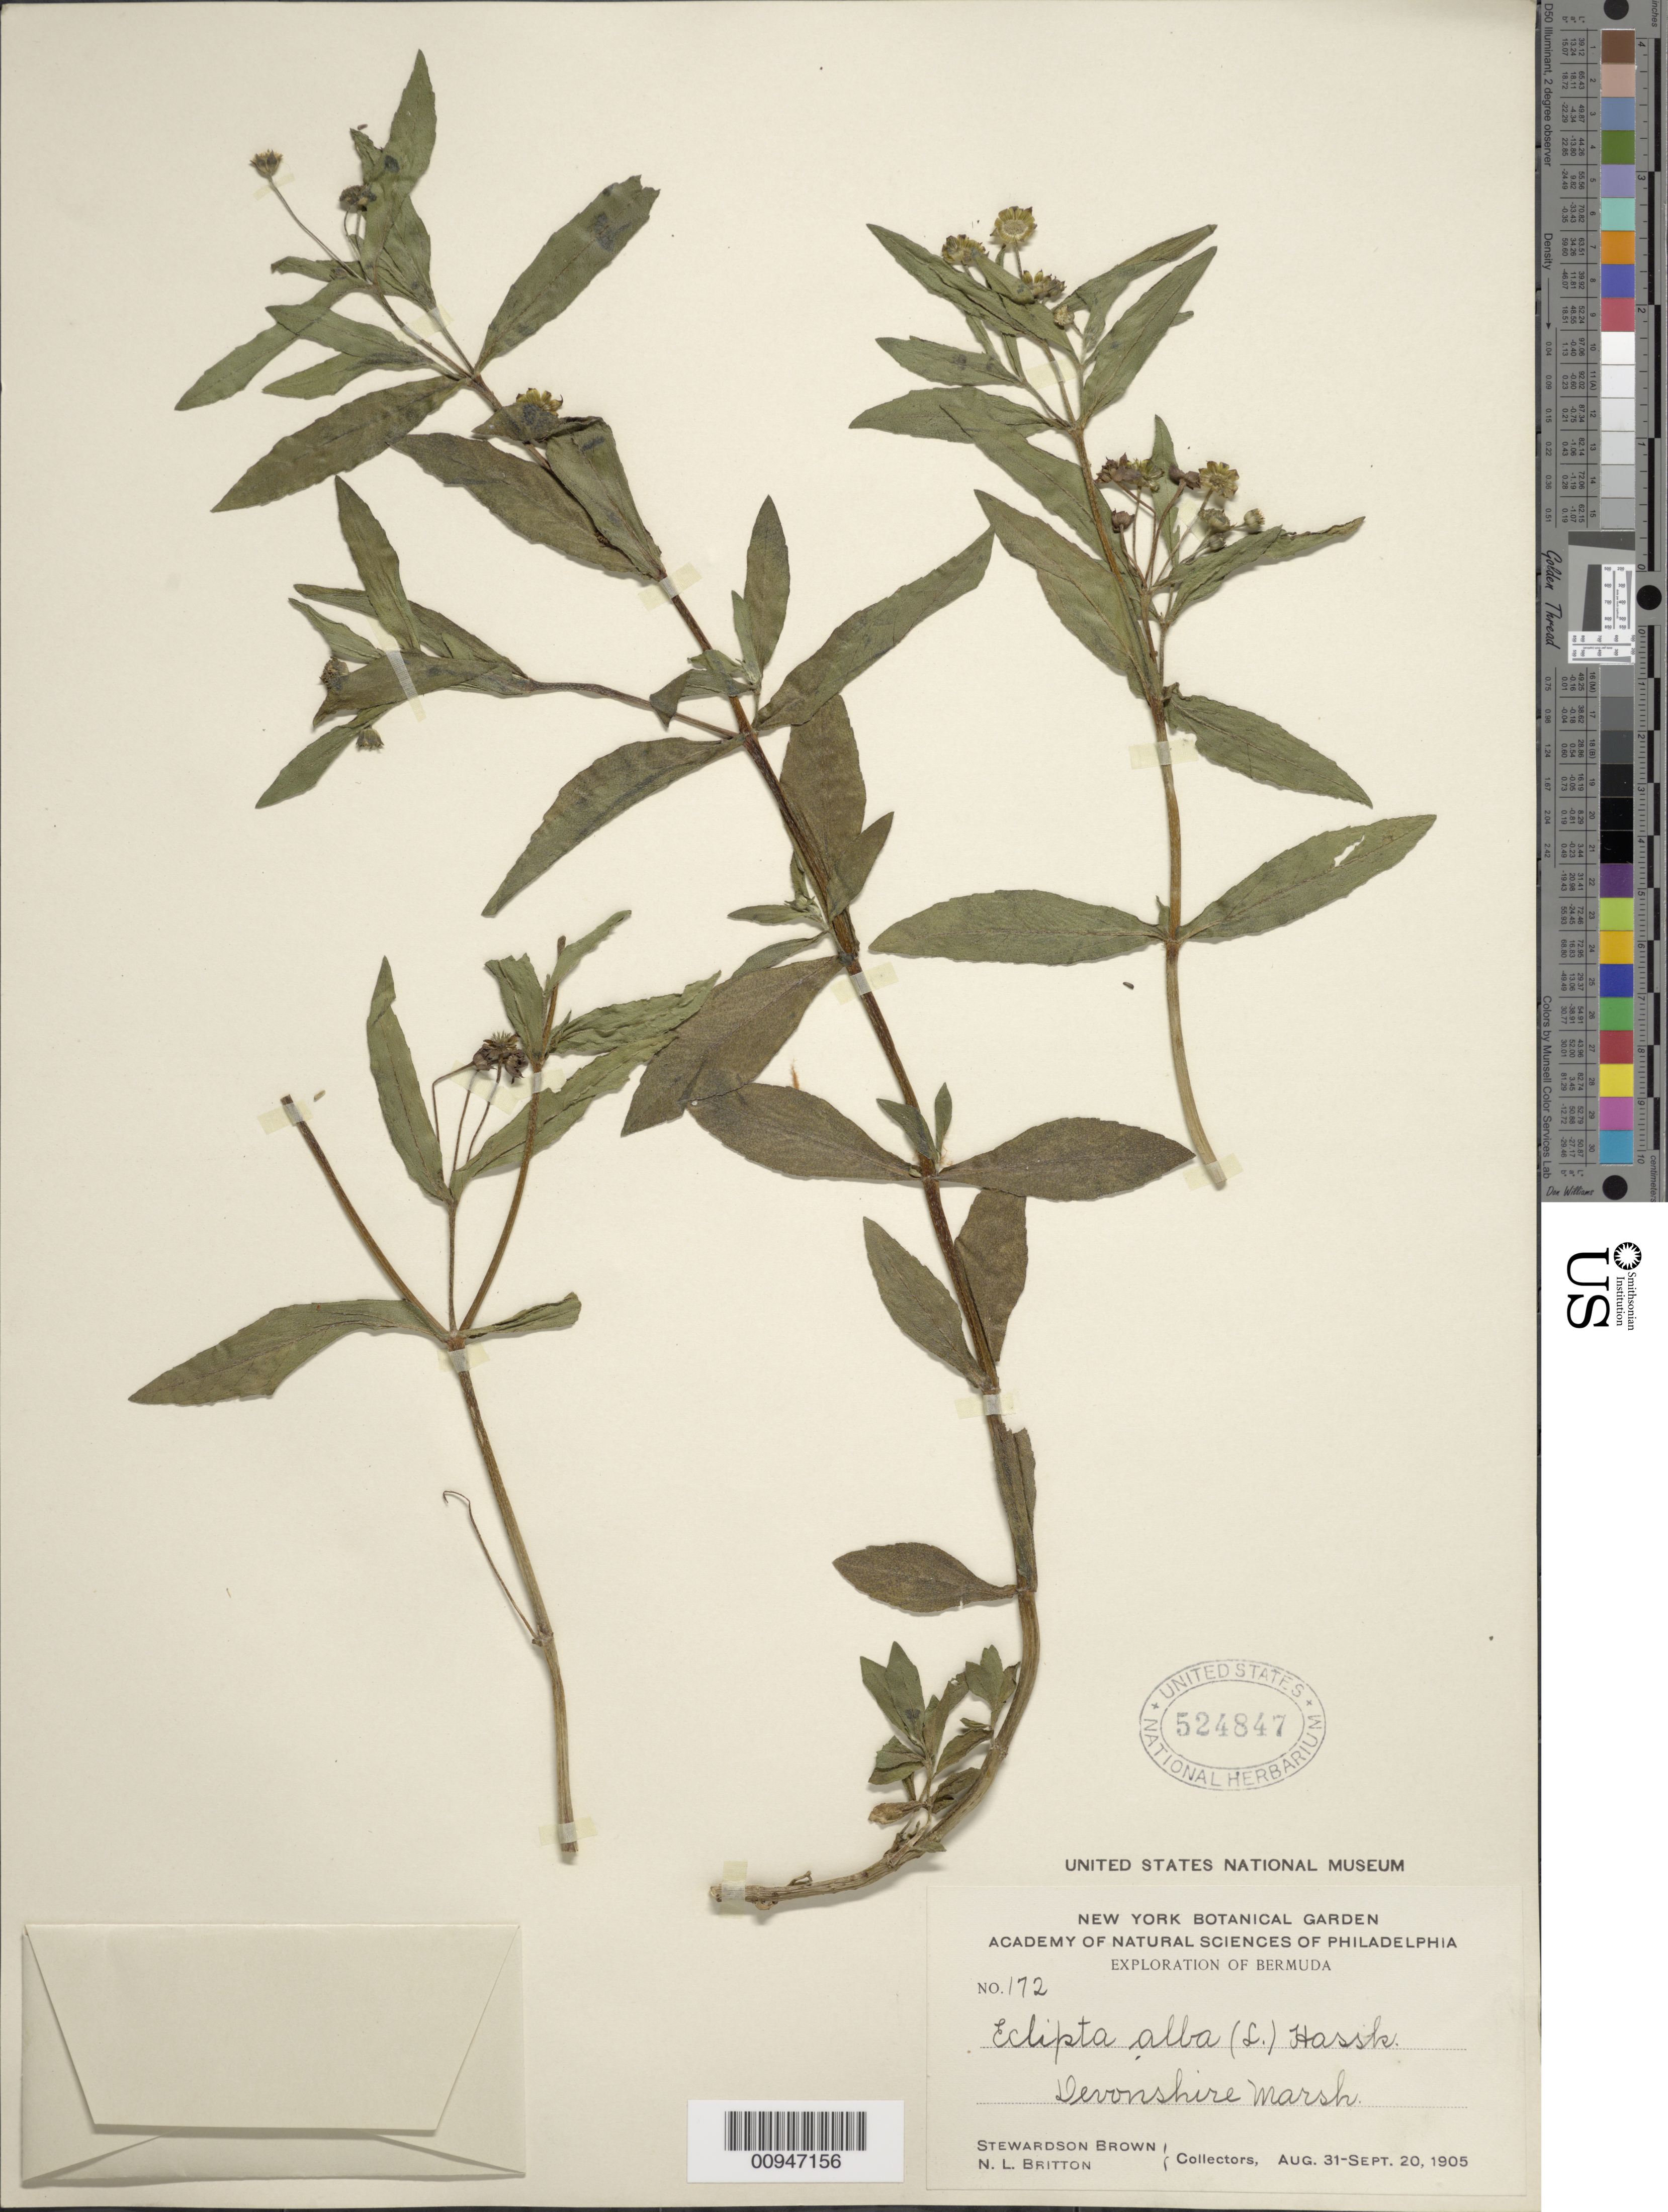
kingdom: Plantae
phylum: Tracheophyta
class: Magnoliopsida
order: Asterales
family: Asteraceae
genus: Eclipta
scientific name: Eclipta alba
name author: (L.) Hassk.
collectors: S. Brown & N. Britton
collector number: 172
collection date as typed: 31 Aug 1905 to 20 Sep 1905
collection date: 1905-08-31/1905-09-20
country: Bermuda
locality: Devonshire Marsh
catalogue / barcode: US 524847